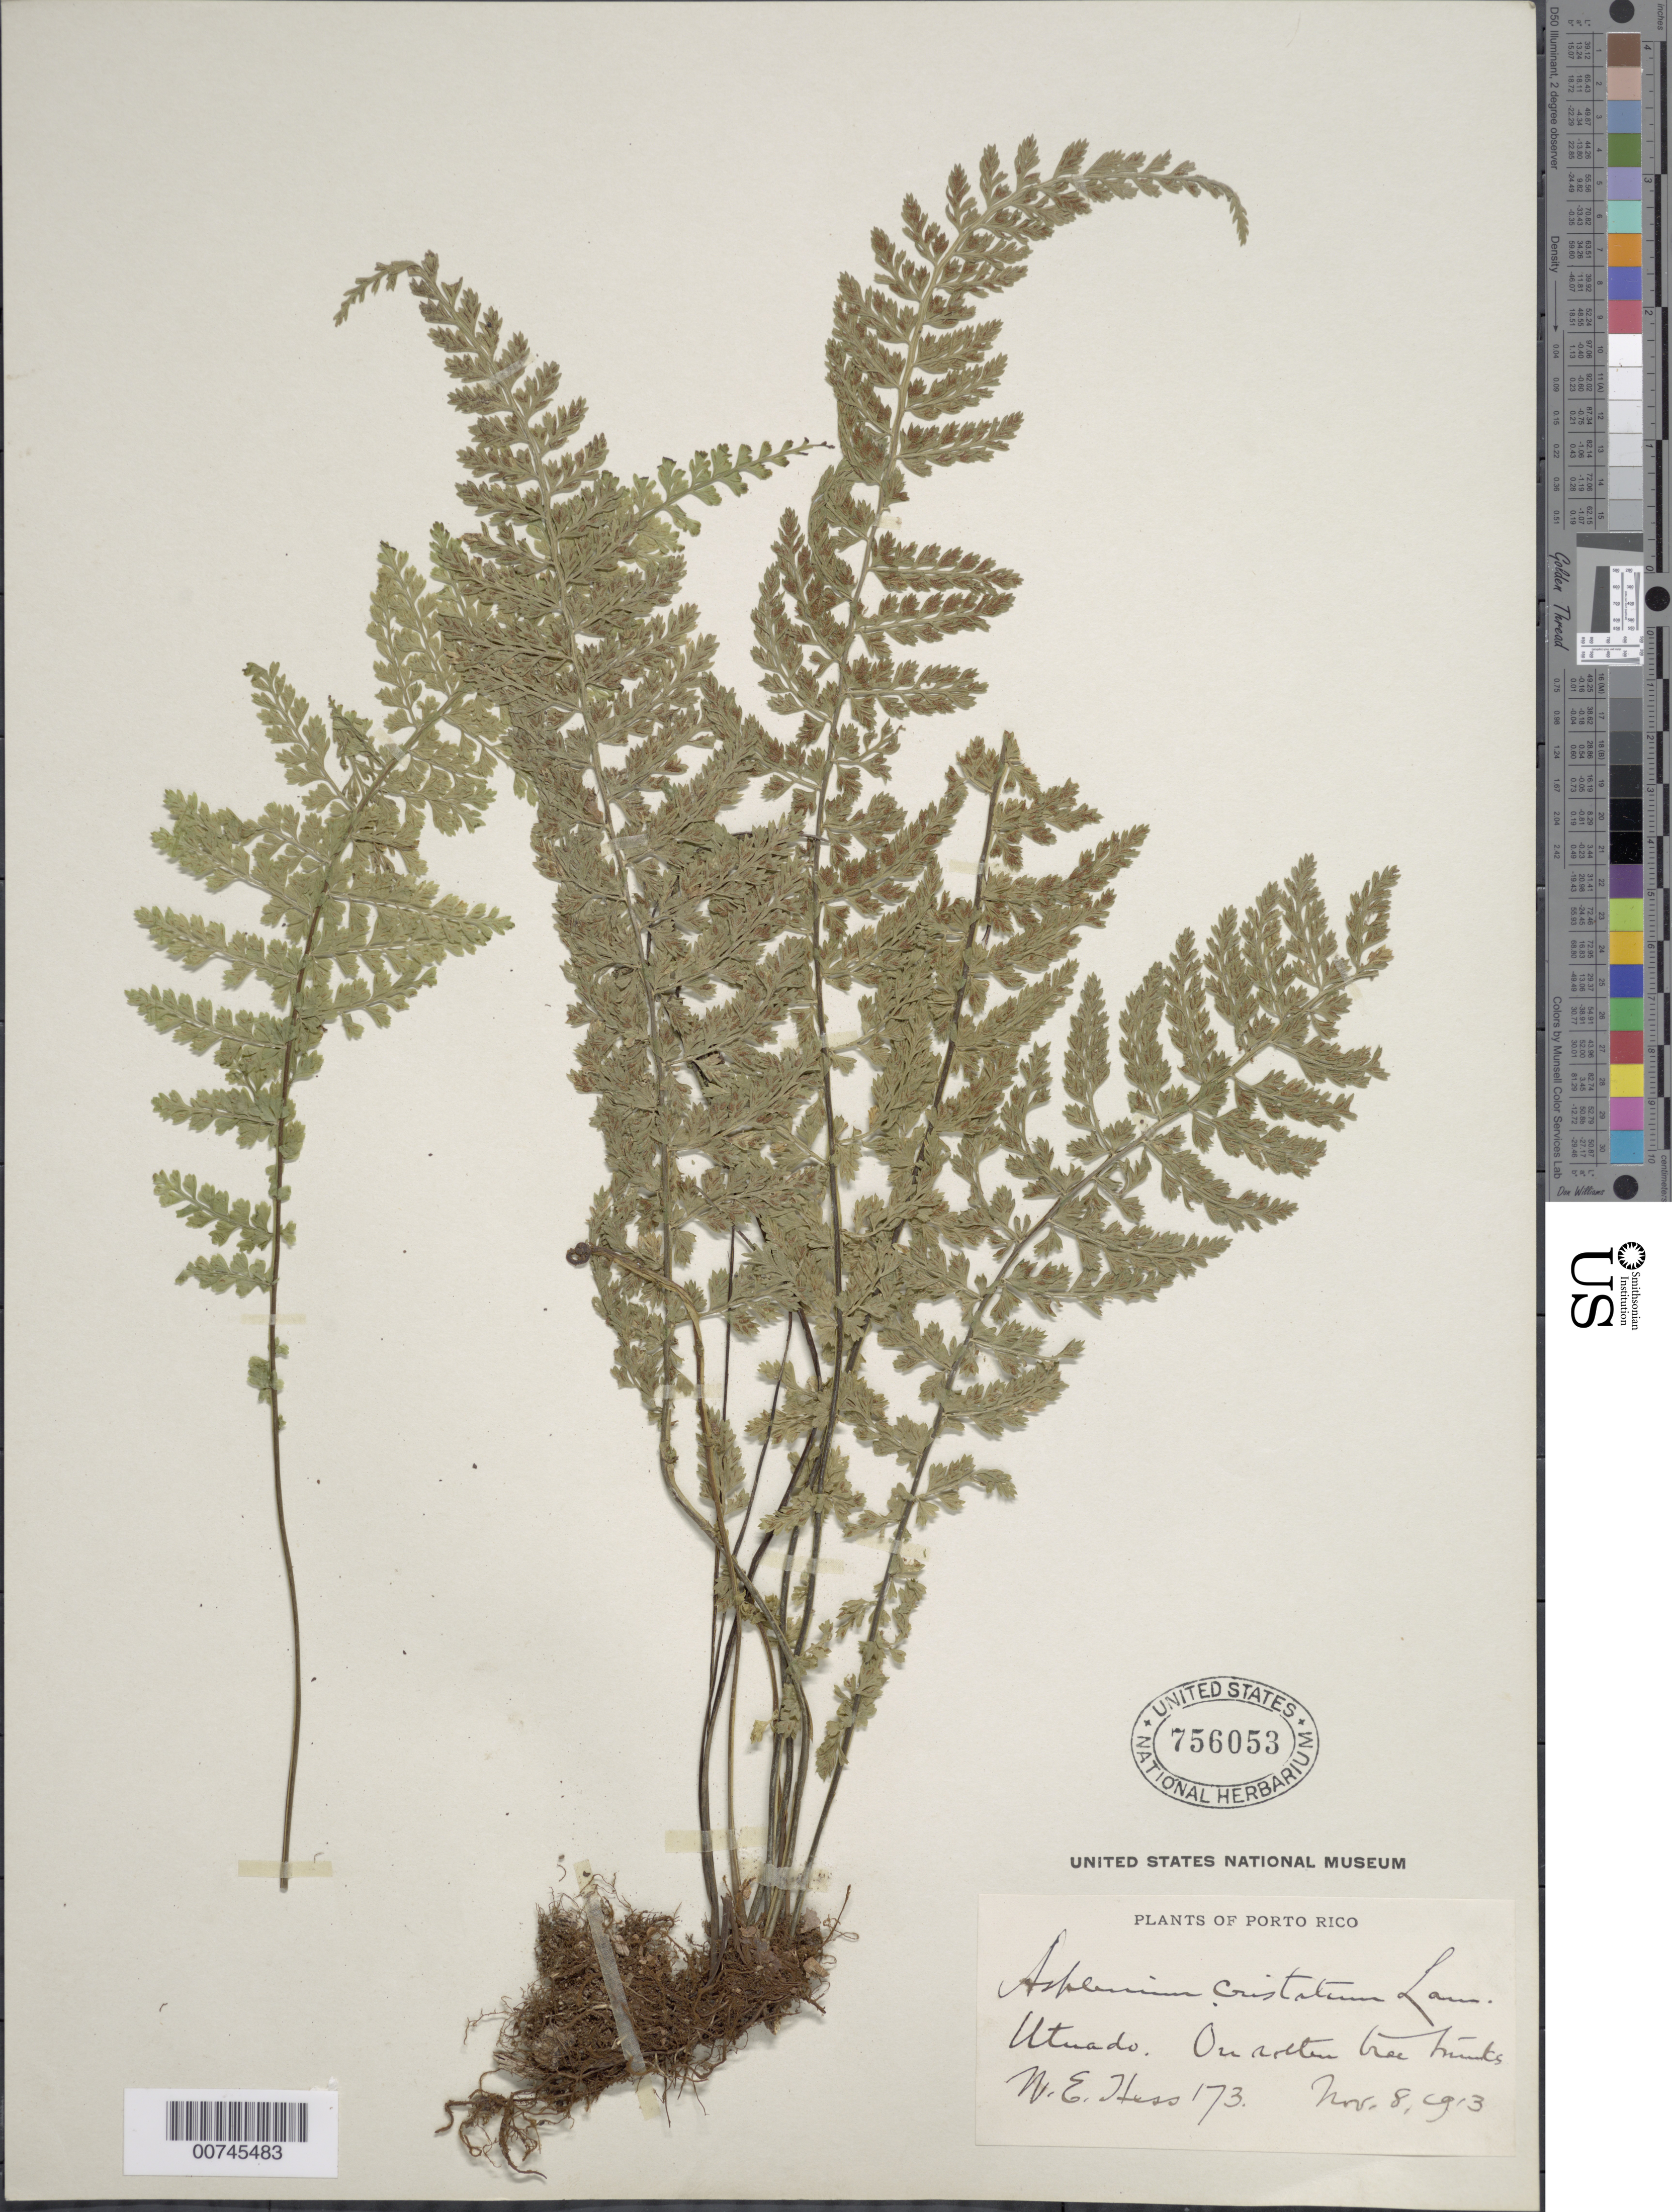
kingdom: Plantae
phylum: Tracheophyta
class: Polypodiopsida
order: Polypodiales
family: Aspleniaceae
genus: Asplenium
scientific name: Asplenium cristatum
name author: Lam.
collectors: W. Hess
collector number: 173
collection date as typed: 08 Nov 1913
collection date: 1913-11-08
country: Puerto Rico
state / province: Utuado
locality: Utuado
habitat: On tree-trunks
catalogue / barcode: US 756053